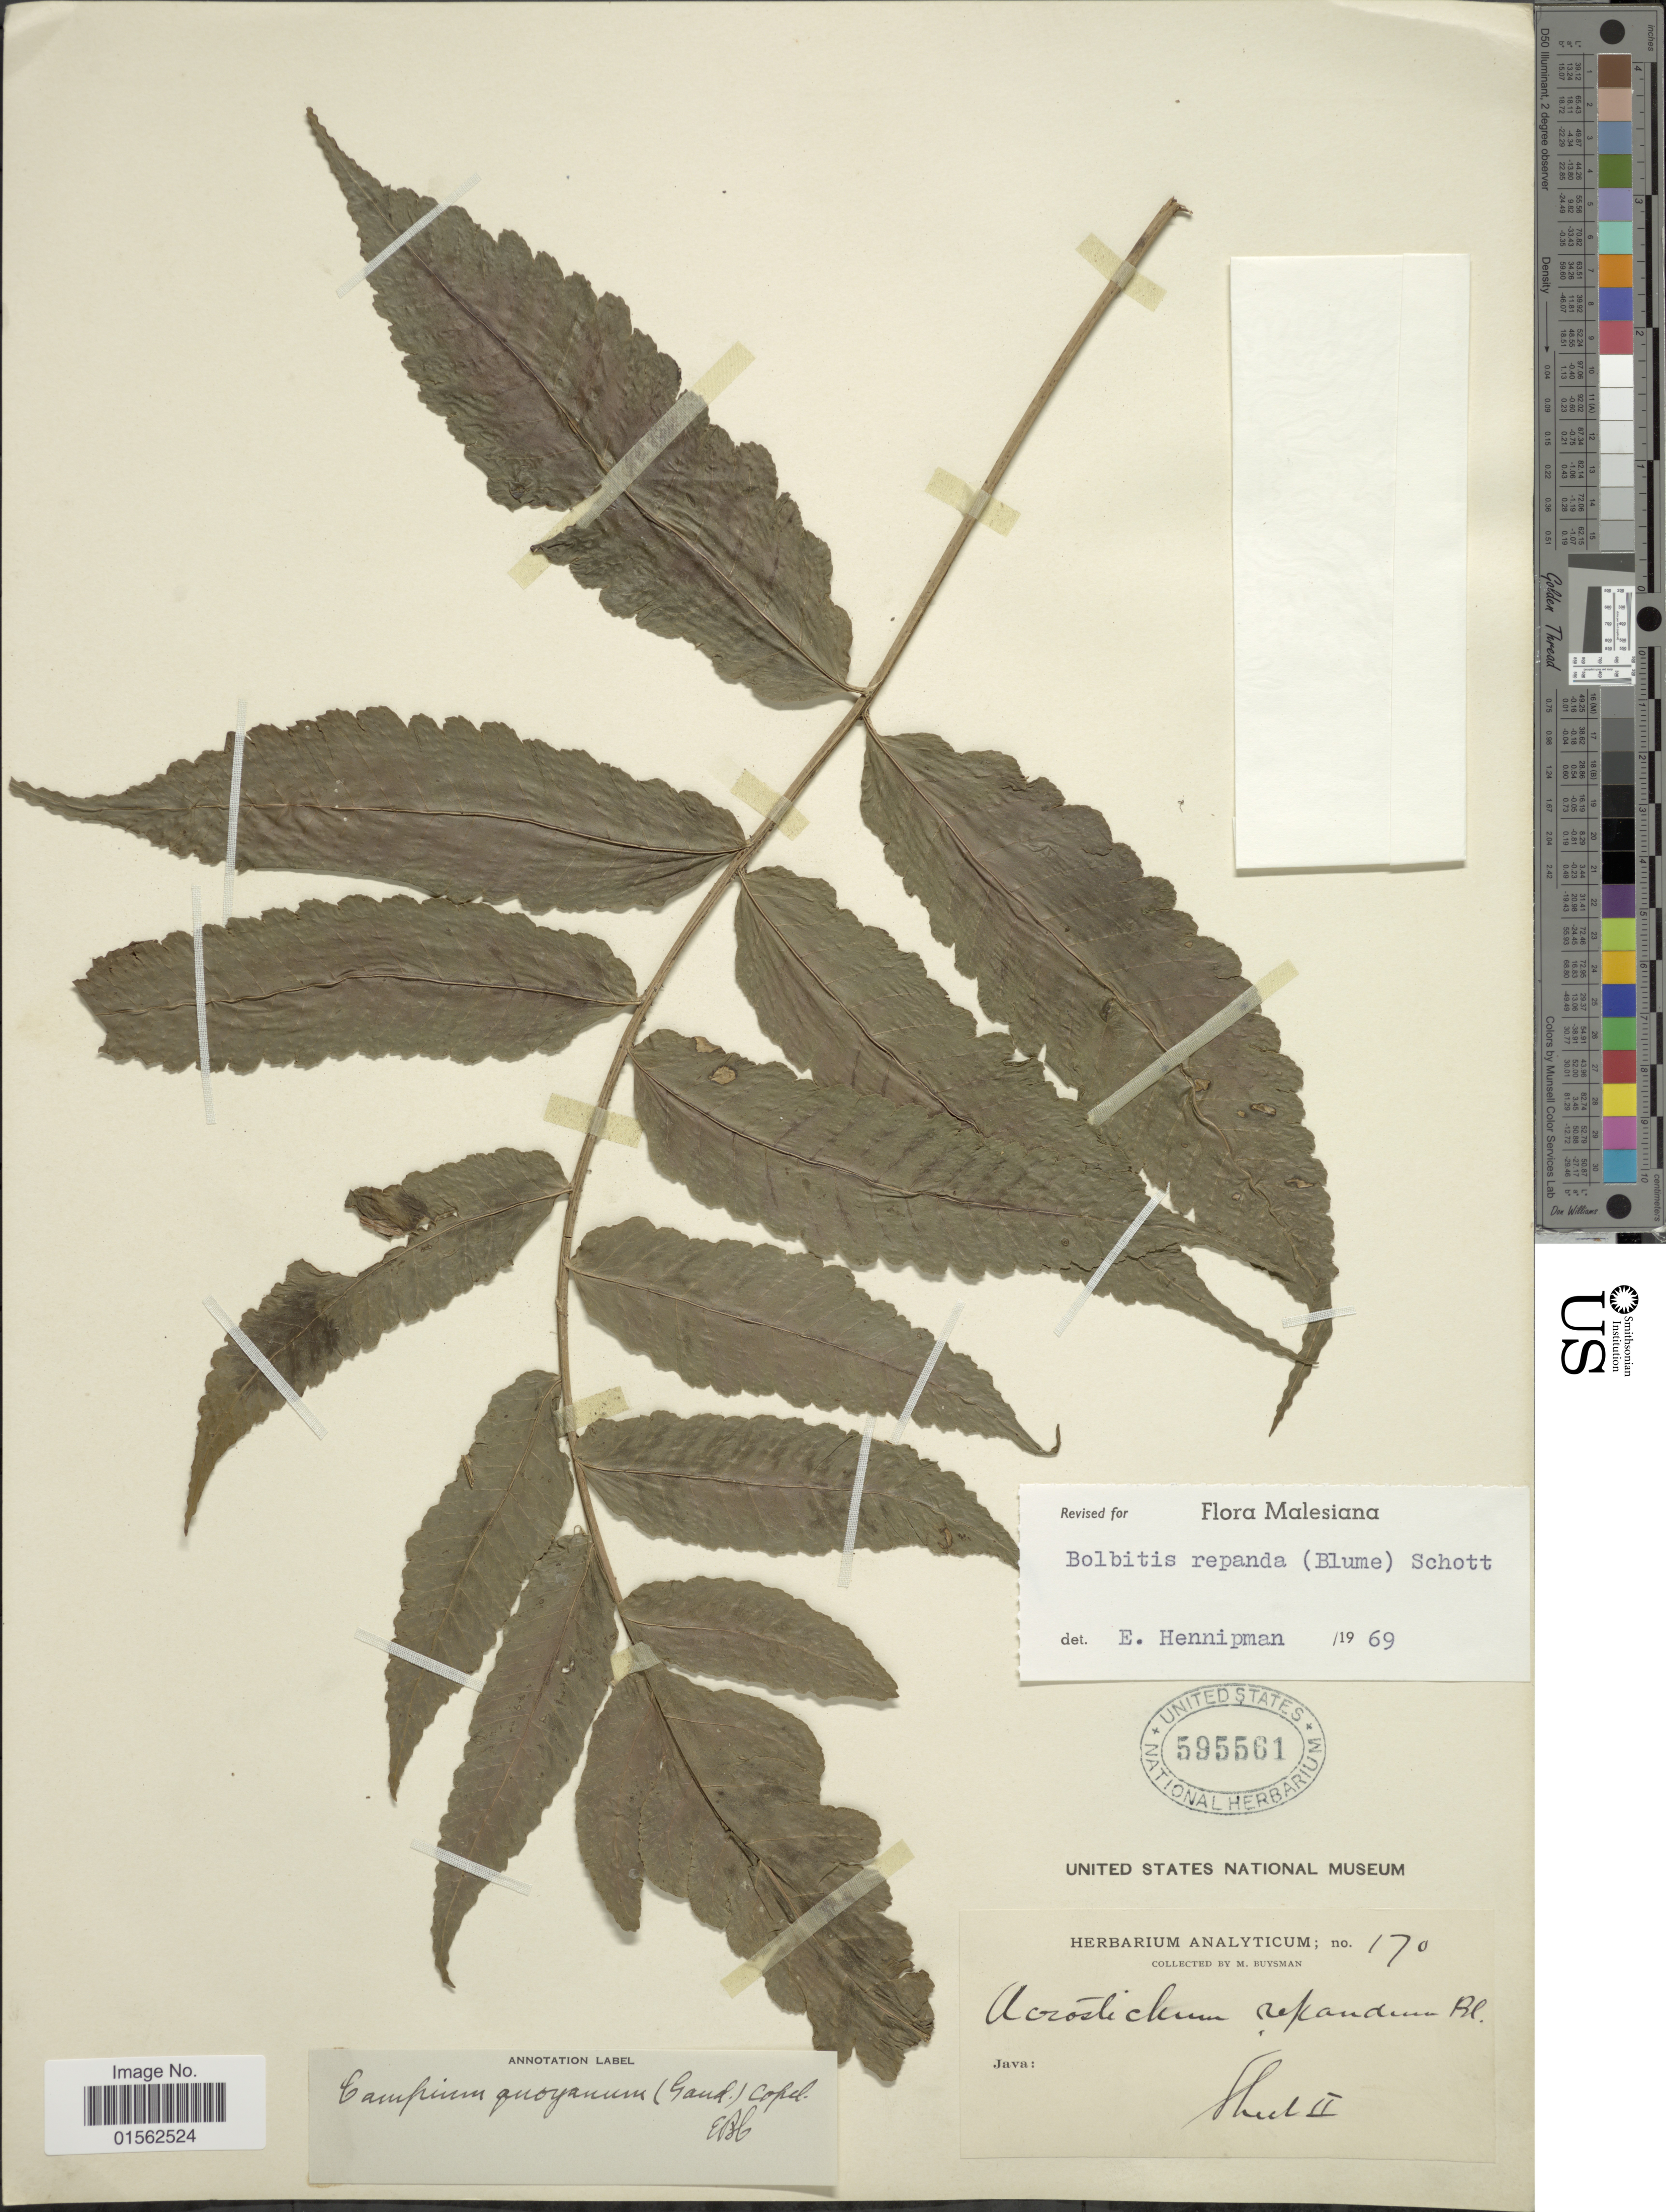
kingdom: Plantae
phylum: Tracheophyta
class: Polypodiopsida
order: Polypodiales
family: Dryopteridaceae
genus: Bolbitis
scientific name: Bolbitis repanda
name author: (Blume) Schott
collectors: M. Buysman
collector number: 170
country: Indonesia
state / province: Java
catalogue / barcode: US 595561